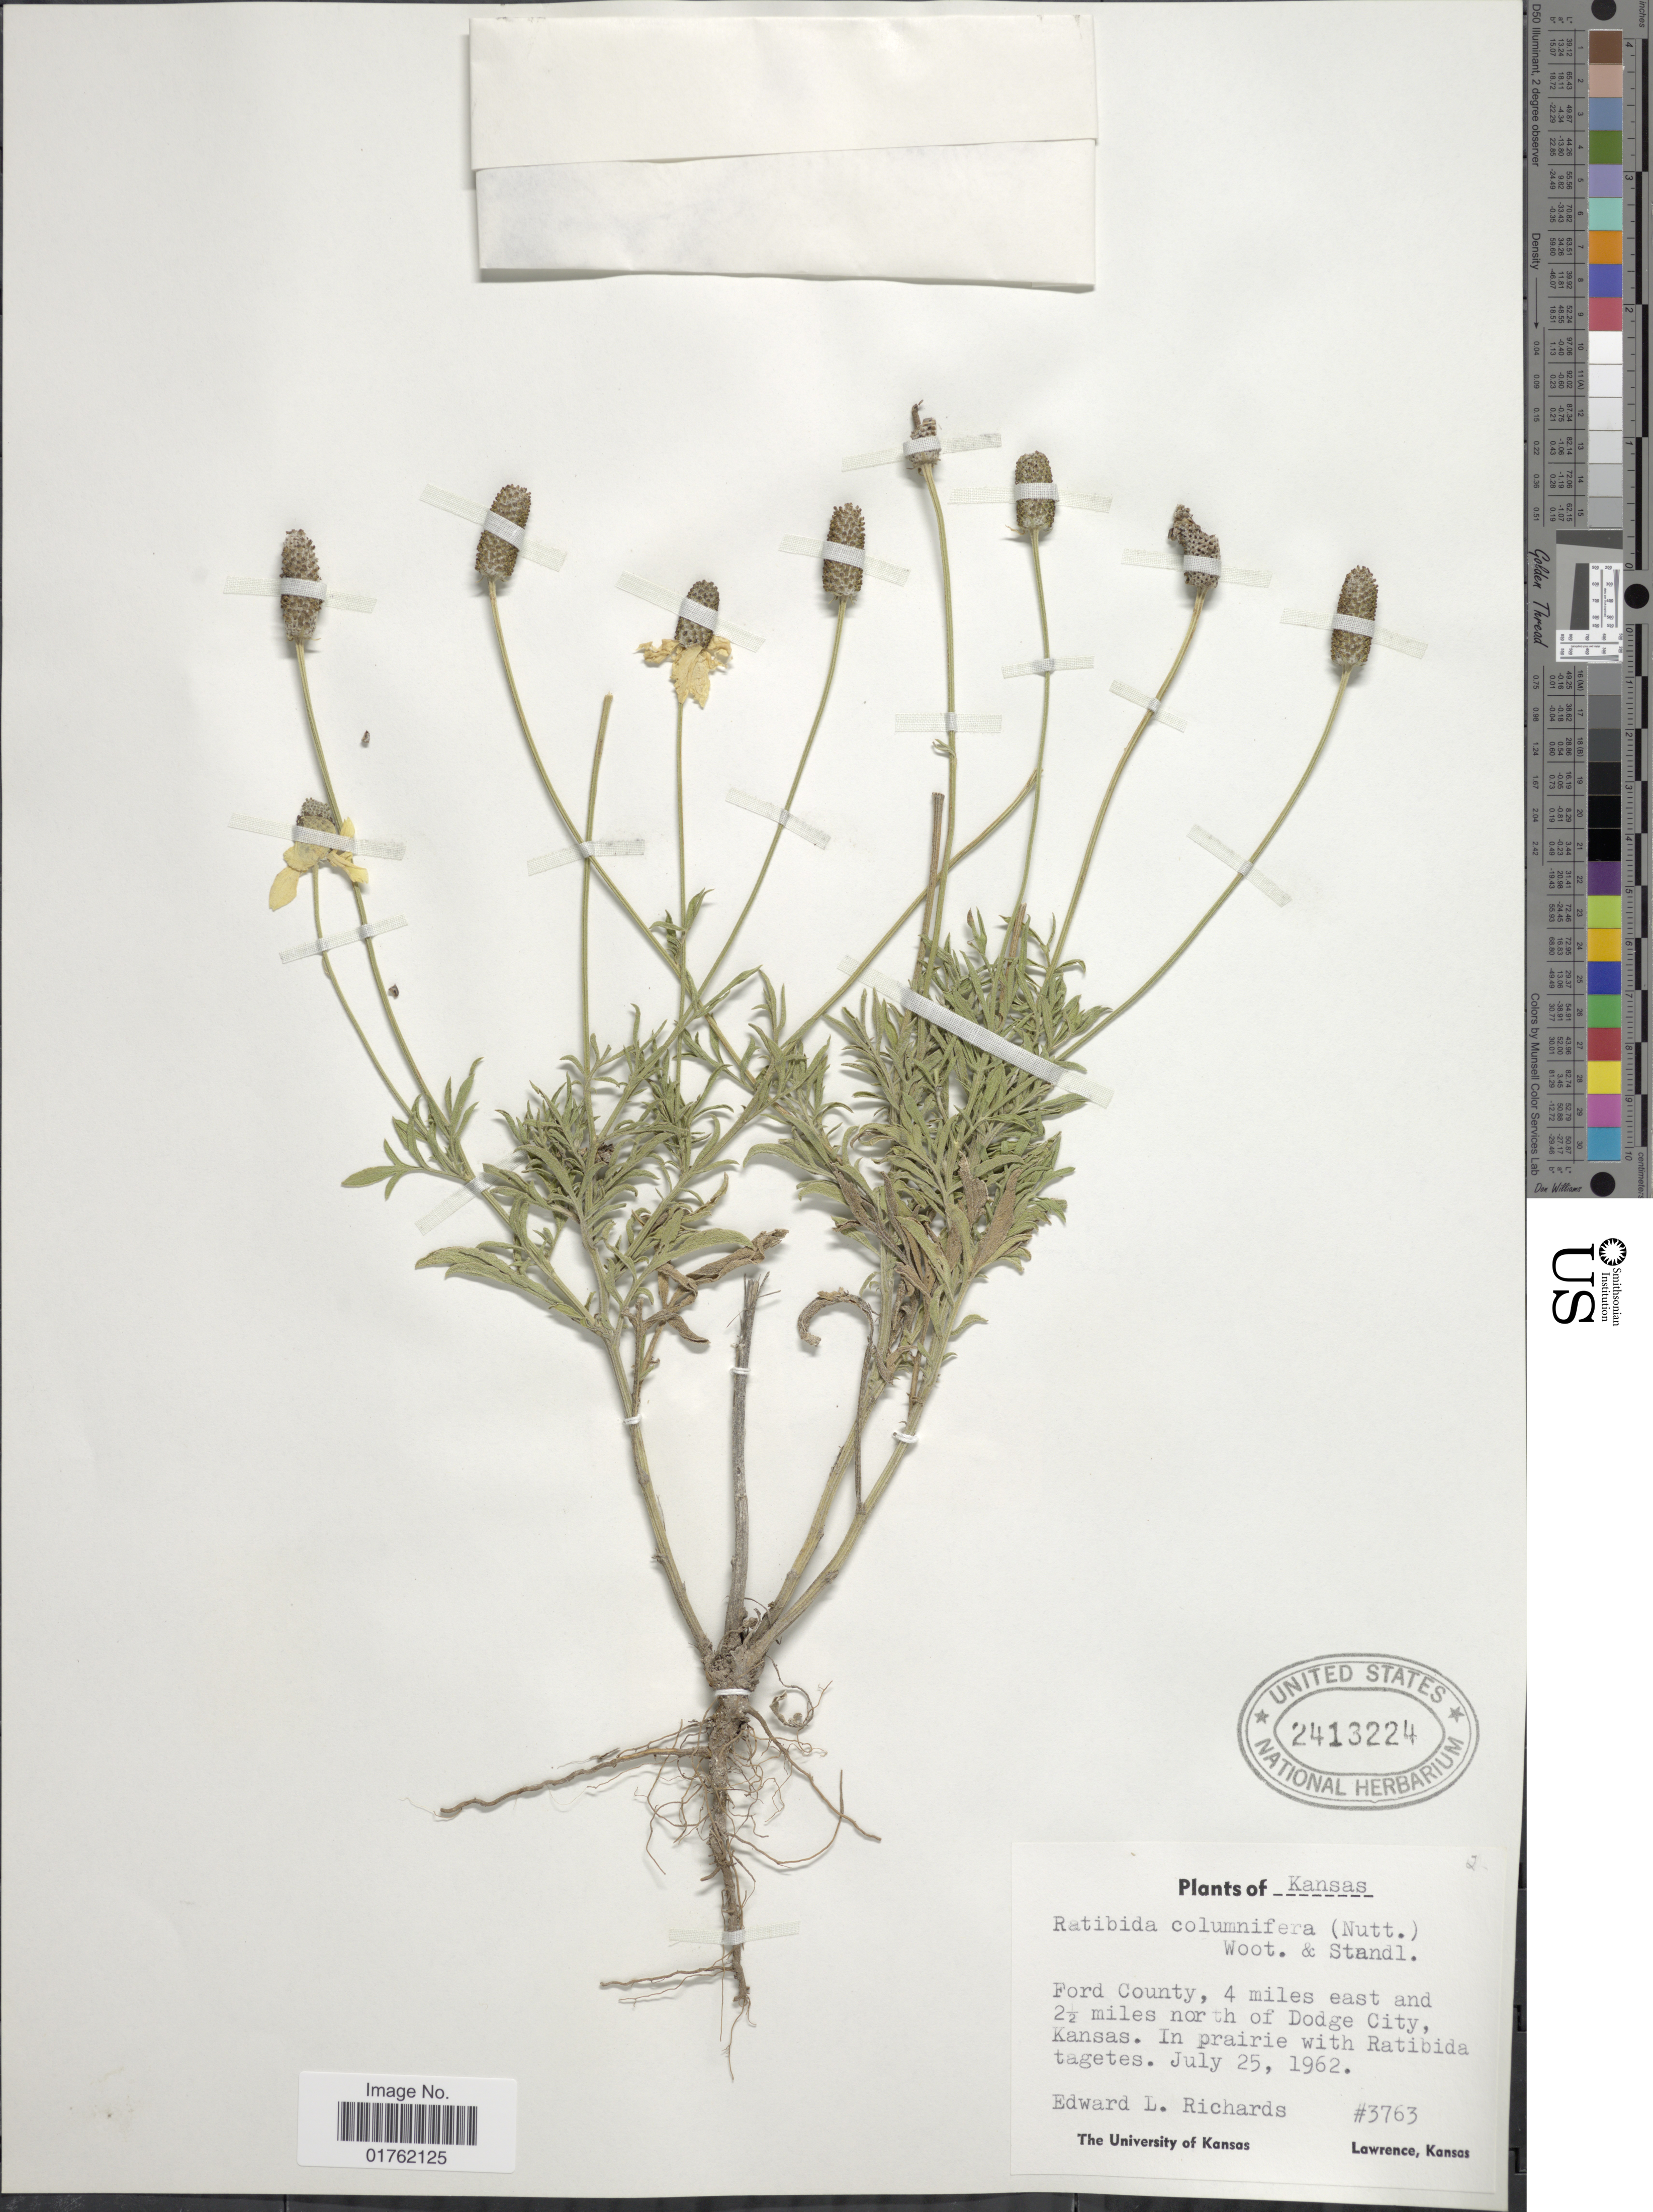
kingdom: Plantae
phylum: Tracheophyta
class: Magnoliopsida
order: Asterales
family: Asteraceae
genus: Ratibida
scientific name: Ratibida columnaris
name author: (Pursh) D. Don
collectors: E. Richards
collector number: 3763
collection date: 1962-07-25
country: United States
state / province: Kansas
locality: Ford County, 4 miles east and 2½ miles north of Dodge City, Kansas. In prairie with Ratibida tagetes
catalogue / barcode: US 2413224